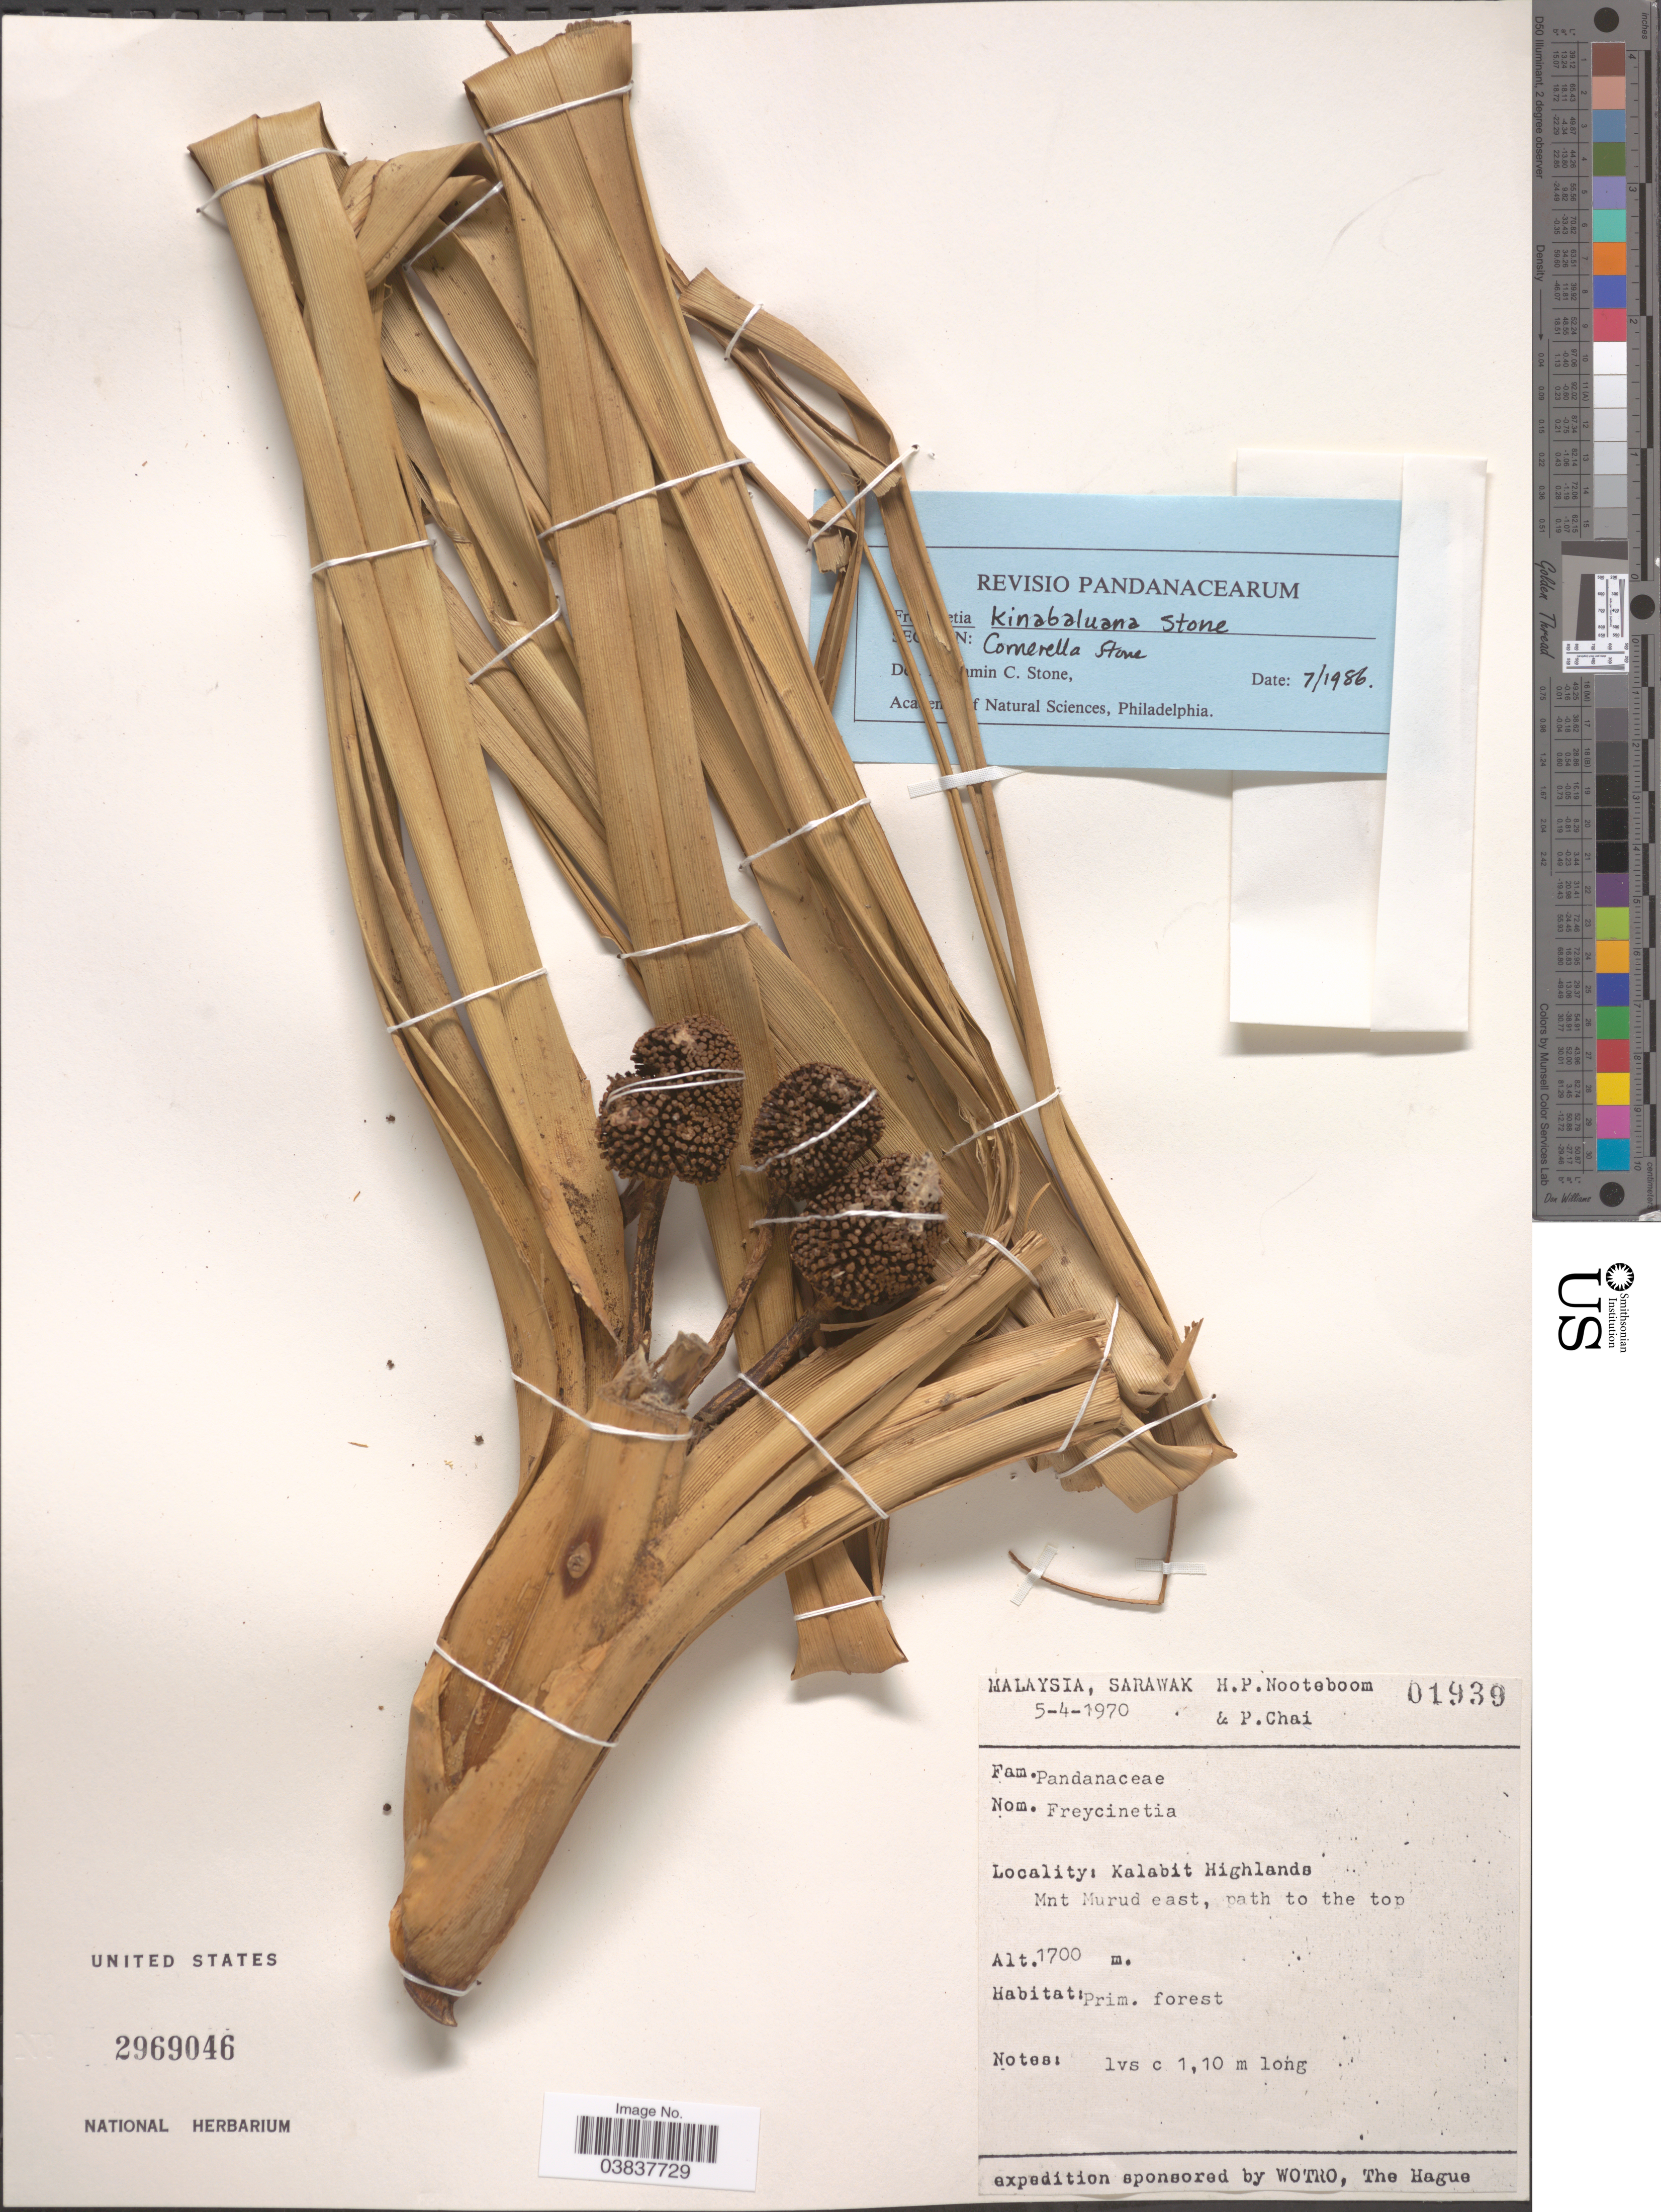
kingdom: Plantae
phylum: Tracheophyta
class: Liliopsida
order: Pandanales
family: Pandanaceae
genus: Freycinetia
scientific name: Freycinetia kinabaluana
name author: B.C. Stone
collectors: H. P. Nooteboom & P. Chai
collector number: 01939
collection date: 1970-04-05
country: Malaysia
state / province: Sarawak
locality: Kalabat Highlands. Mtn Murud east, path to the top.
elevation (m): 1700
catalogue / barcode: US 2969046